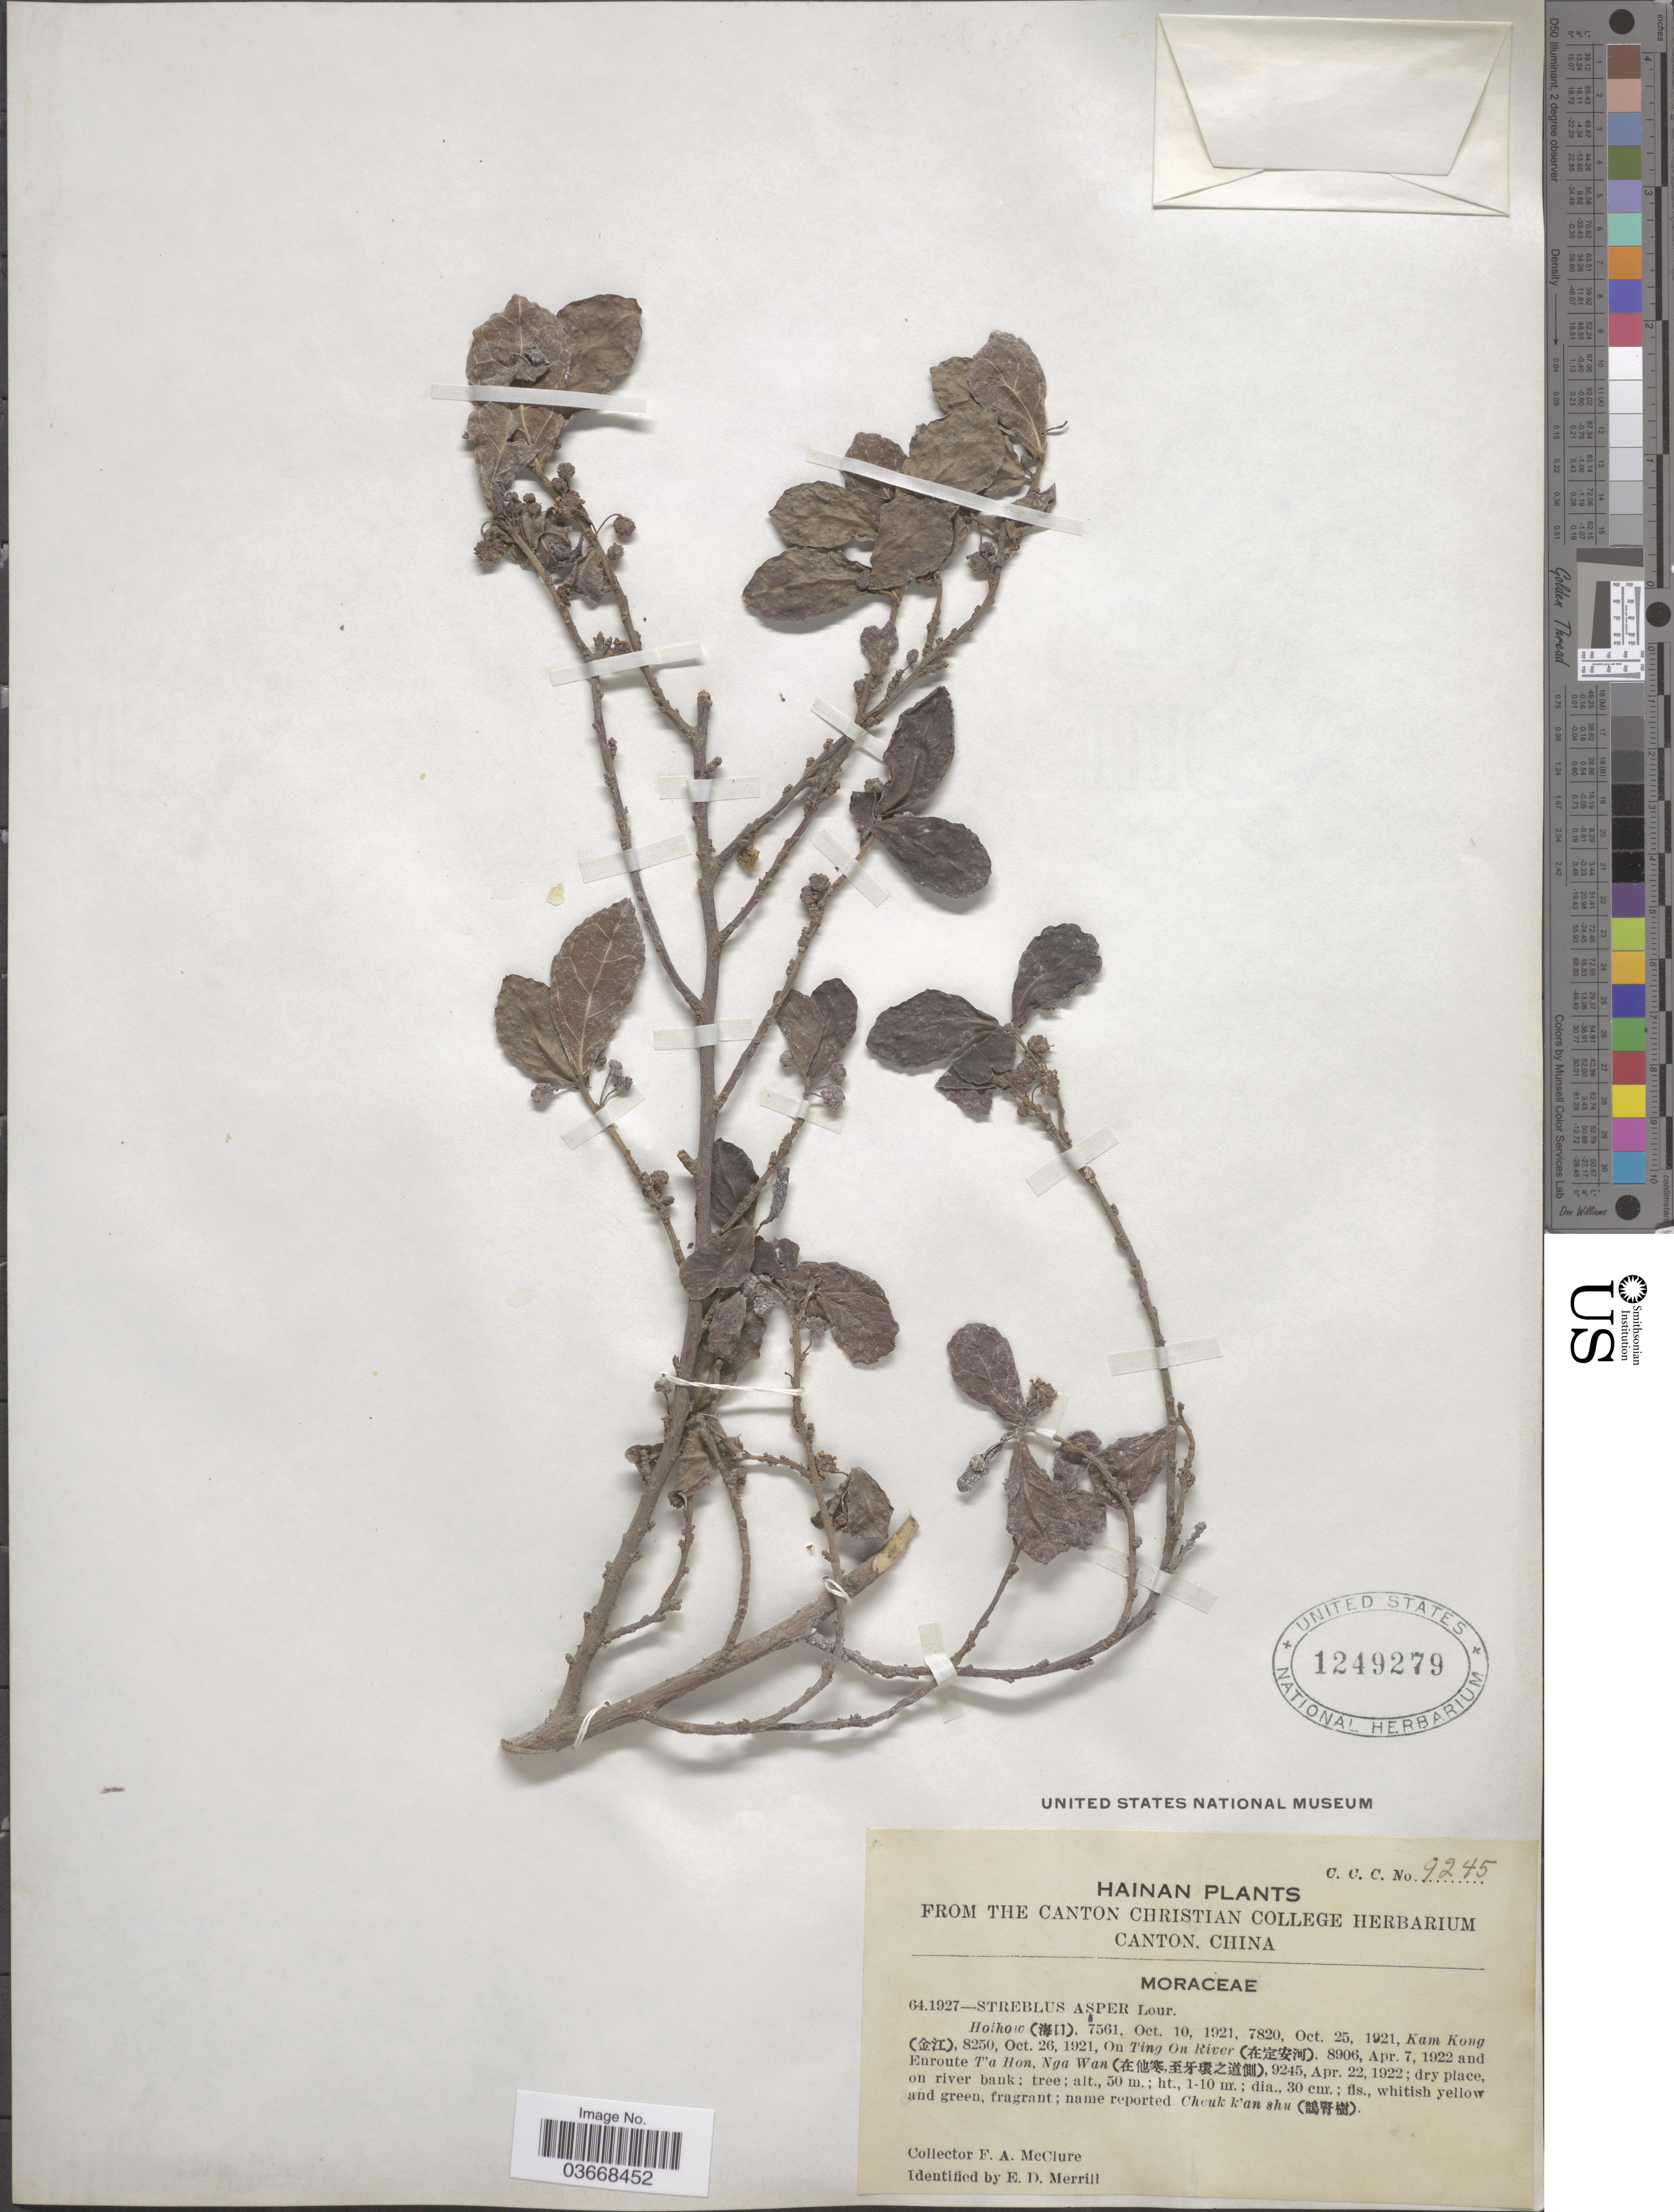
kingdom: Plantae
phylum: Tracheophyta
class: Magnoliopsida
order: Rosales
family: Moraceae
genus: Streblus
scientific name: Streblus asper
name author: Lour.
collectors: F. A. McClure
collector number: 9245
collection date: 1922-04-22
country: China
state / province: Hainan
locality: Enroute T'a Hon, Nga Wan (X).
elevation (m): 50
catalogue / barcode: US 1249279